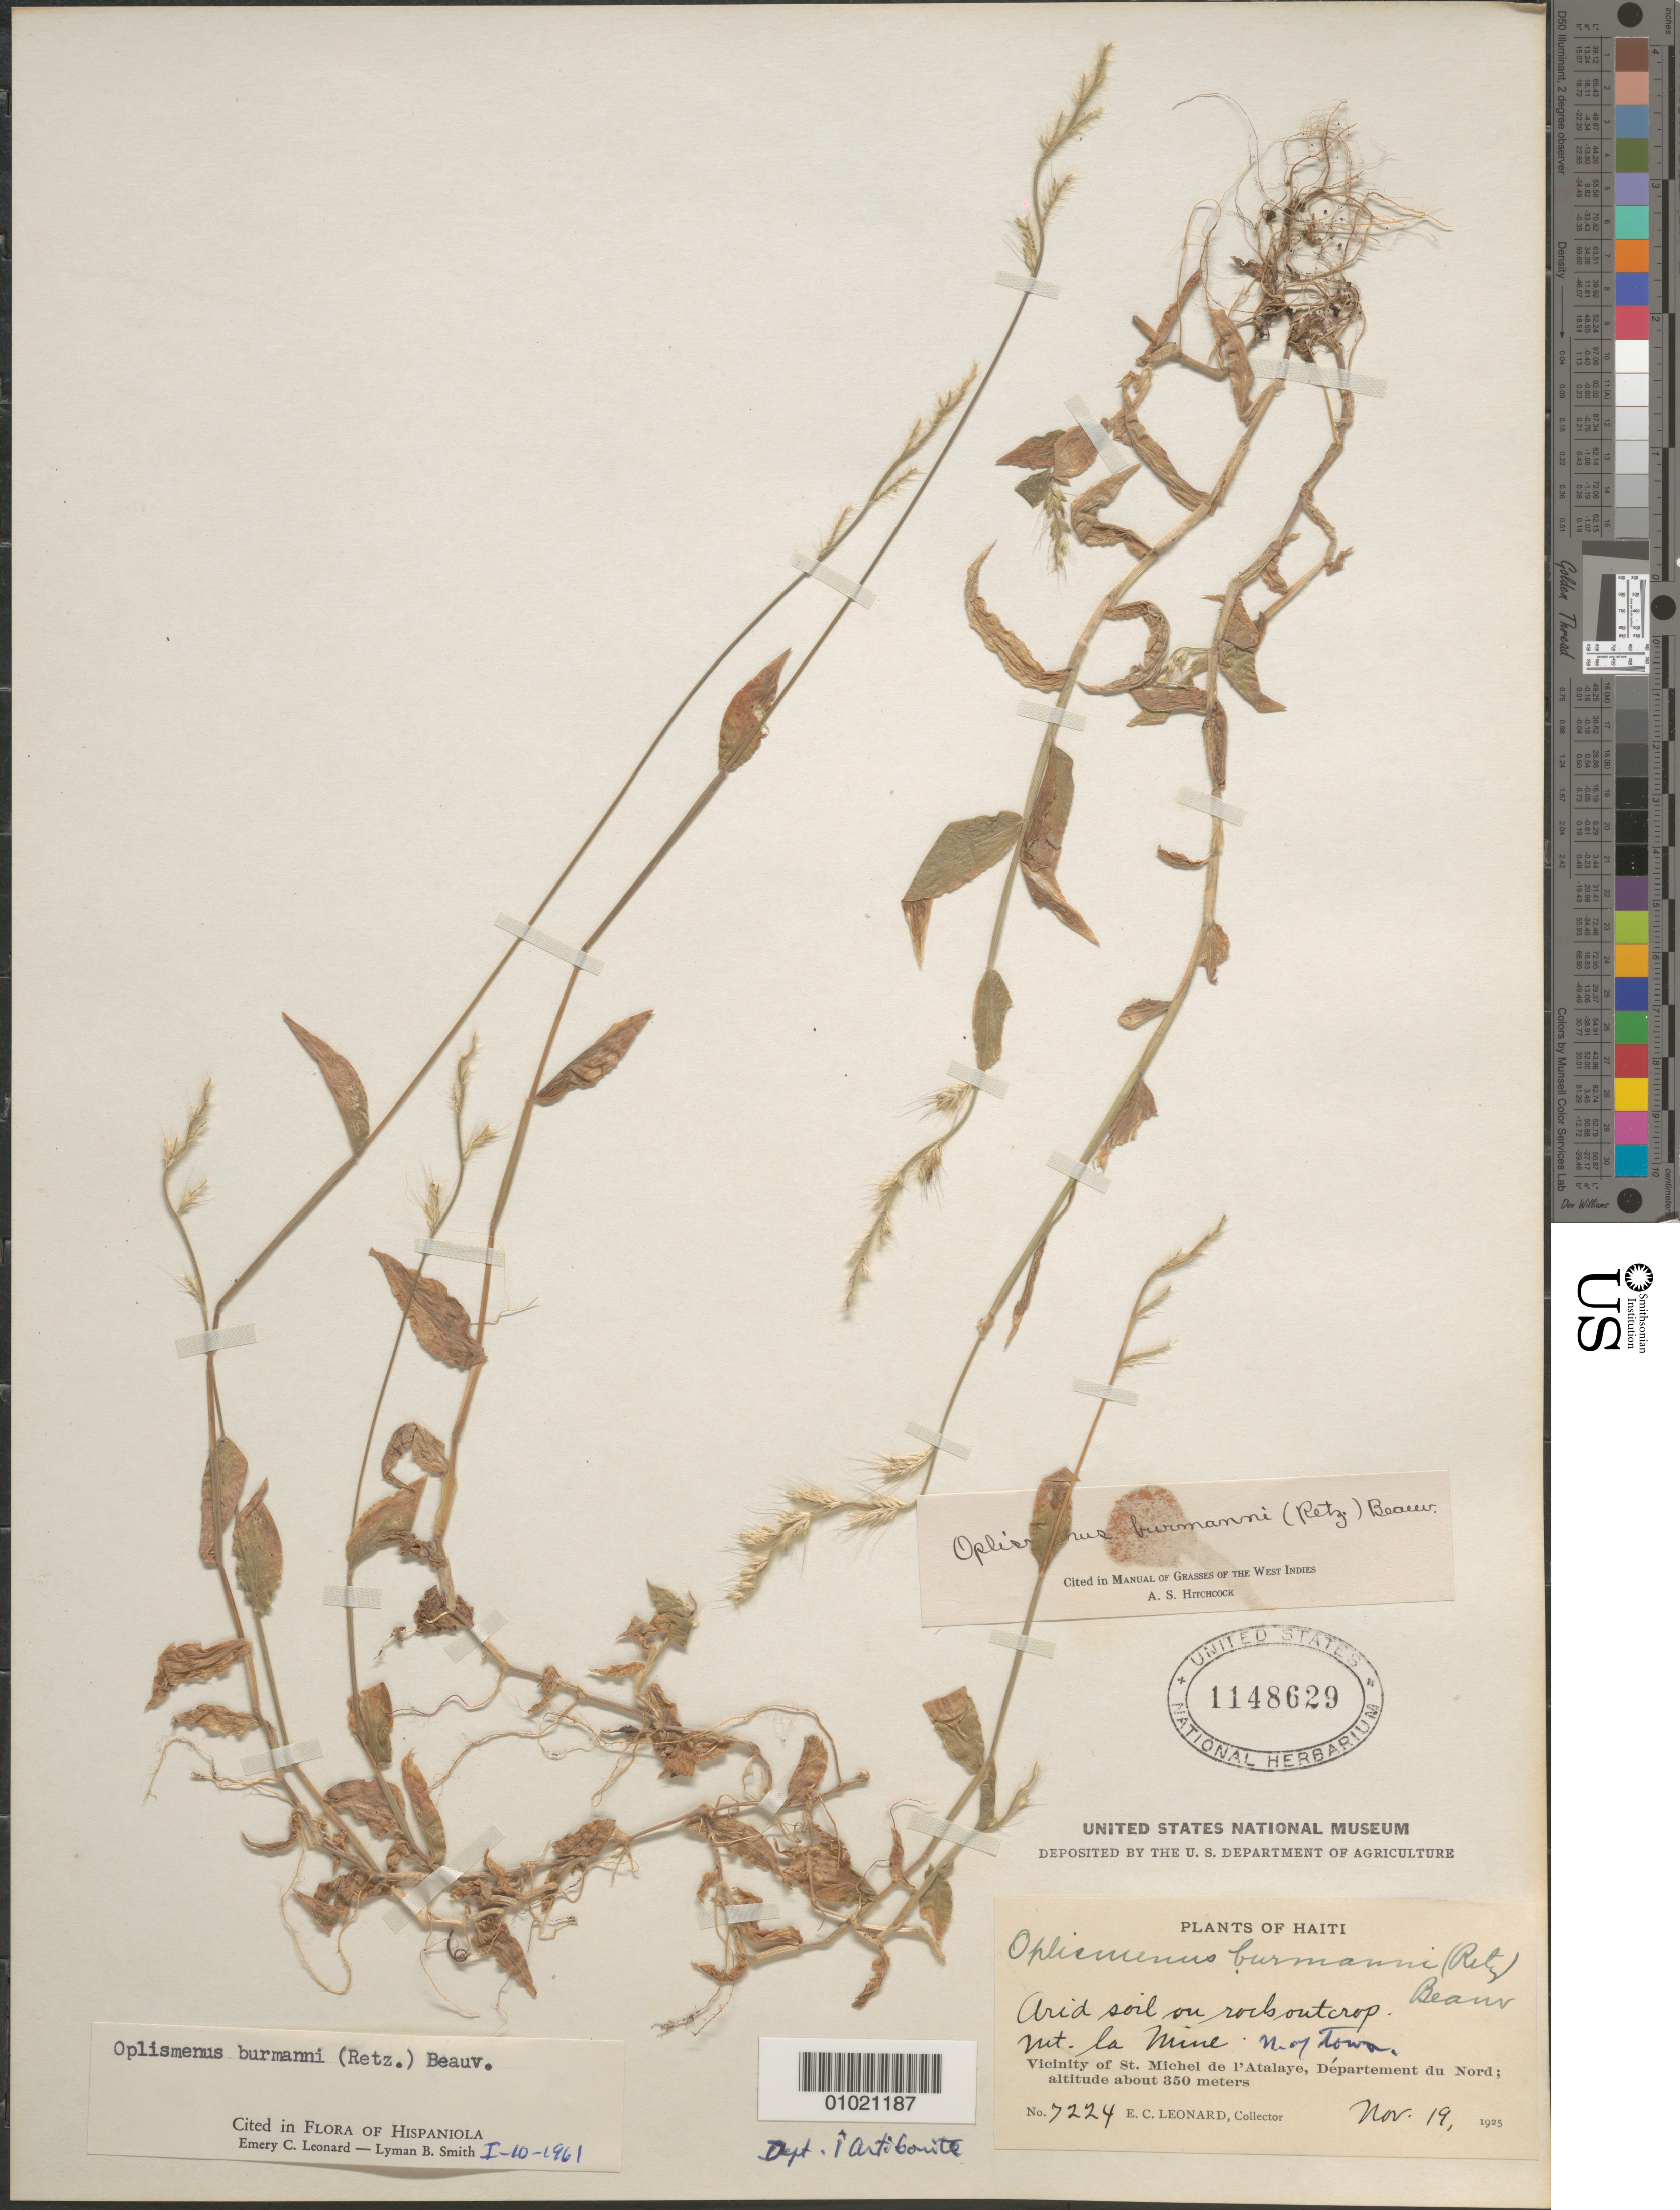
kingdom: Plantae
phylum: Tracheophyta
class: Liliopsida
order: Poales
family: Poaceae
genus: Oplismenus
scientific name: Oplismenus burmannii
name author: (Retz.) P. Beauv.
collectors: E. C. Leonard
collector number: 7224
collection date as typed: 19 Nov 1925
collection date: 1925-11-19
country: Haiti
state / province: Artibonite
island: Hispaniola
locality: Vicinity of St. Michel de l'Atalaye, Department du Nord [corrected to l'Artibonite]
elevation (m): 350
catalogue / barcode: US 1148629